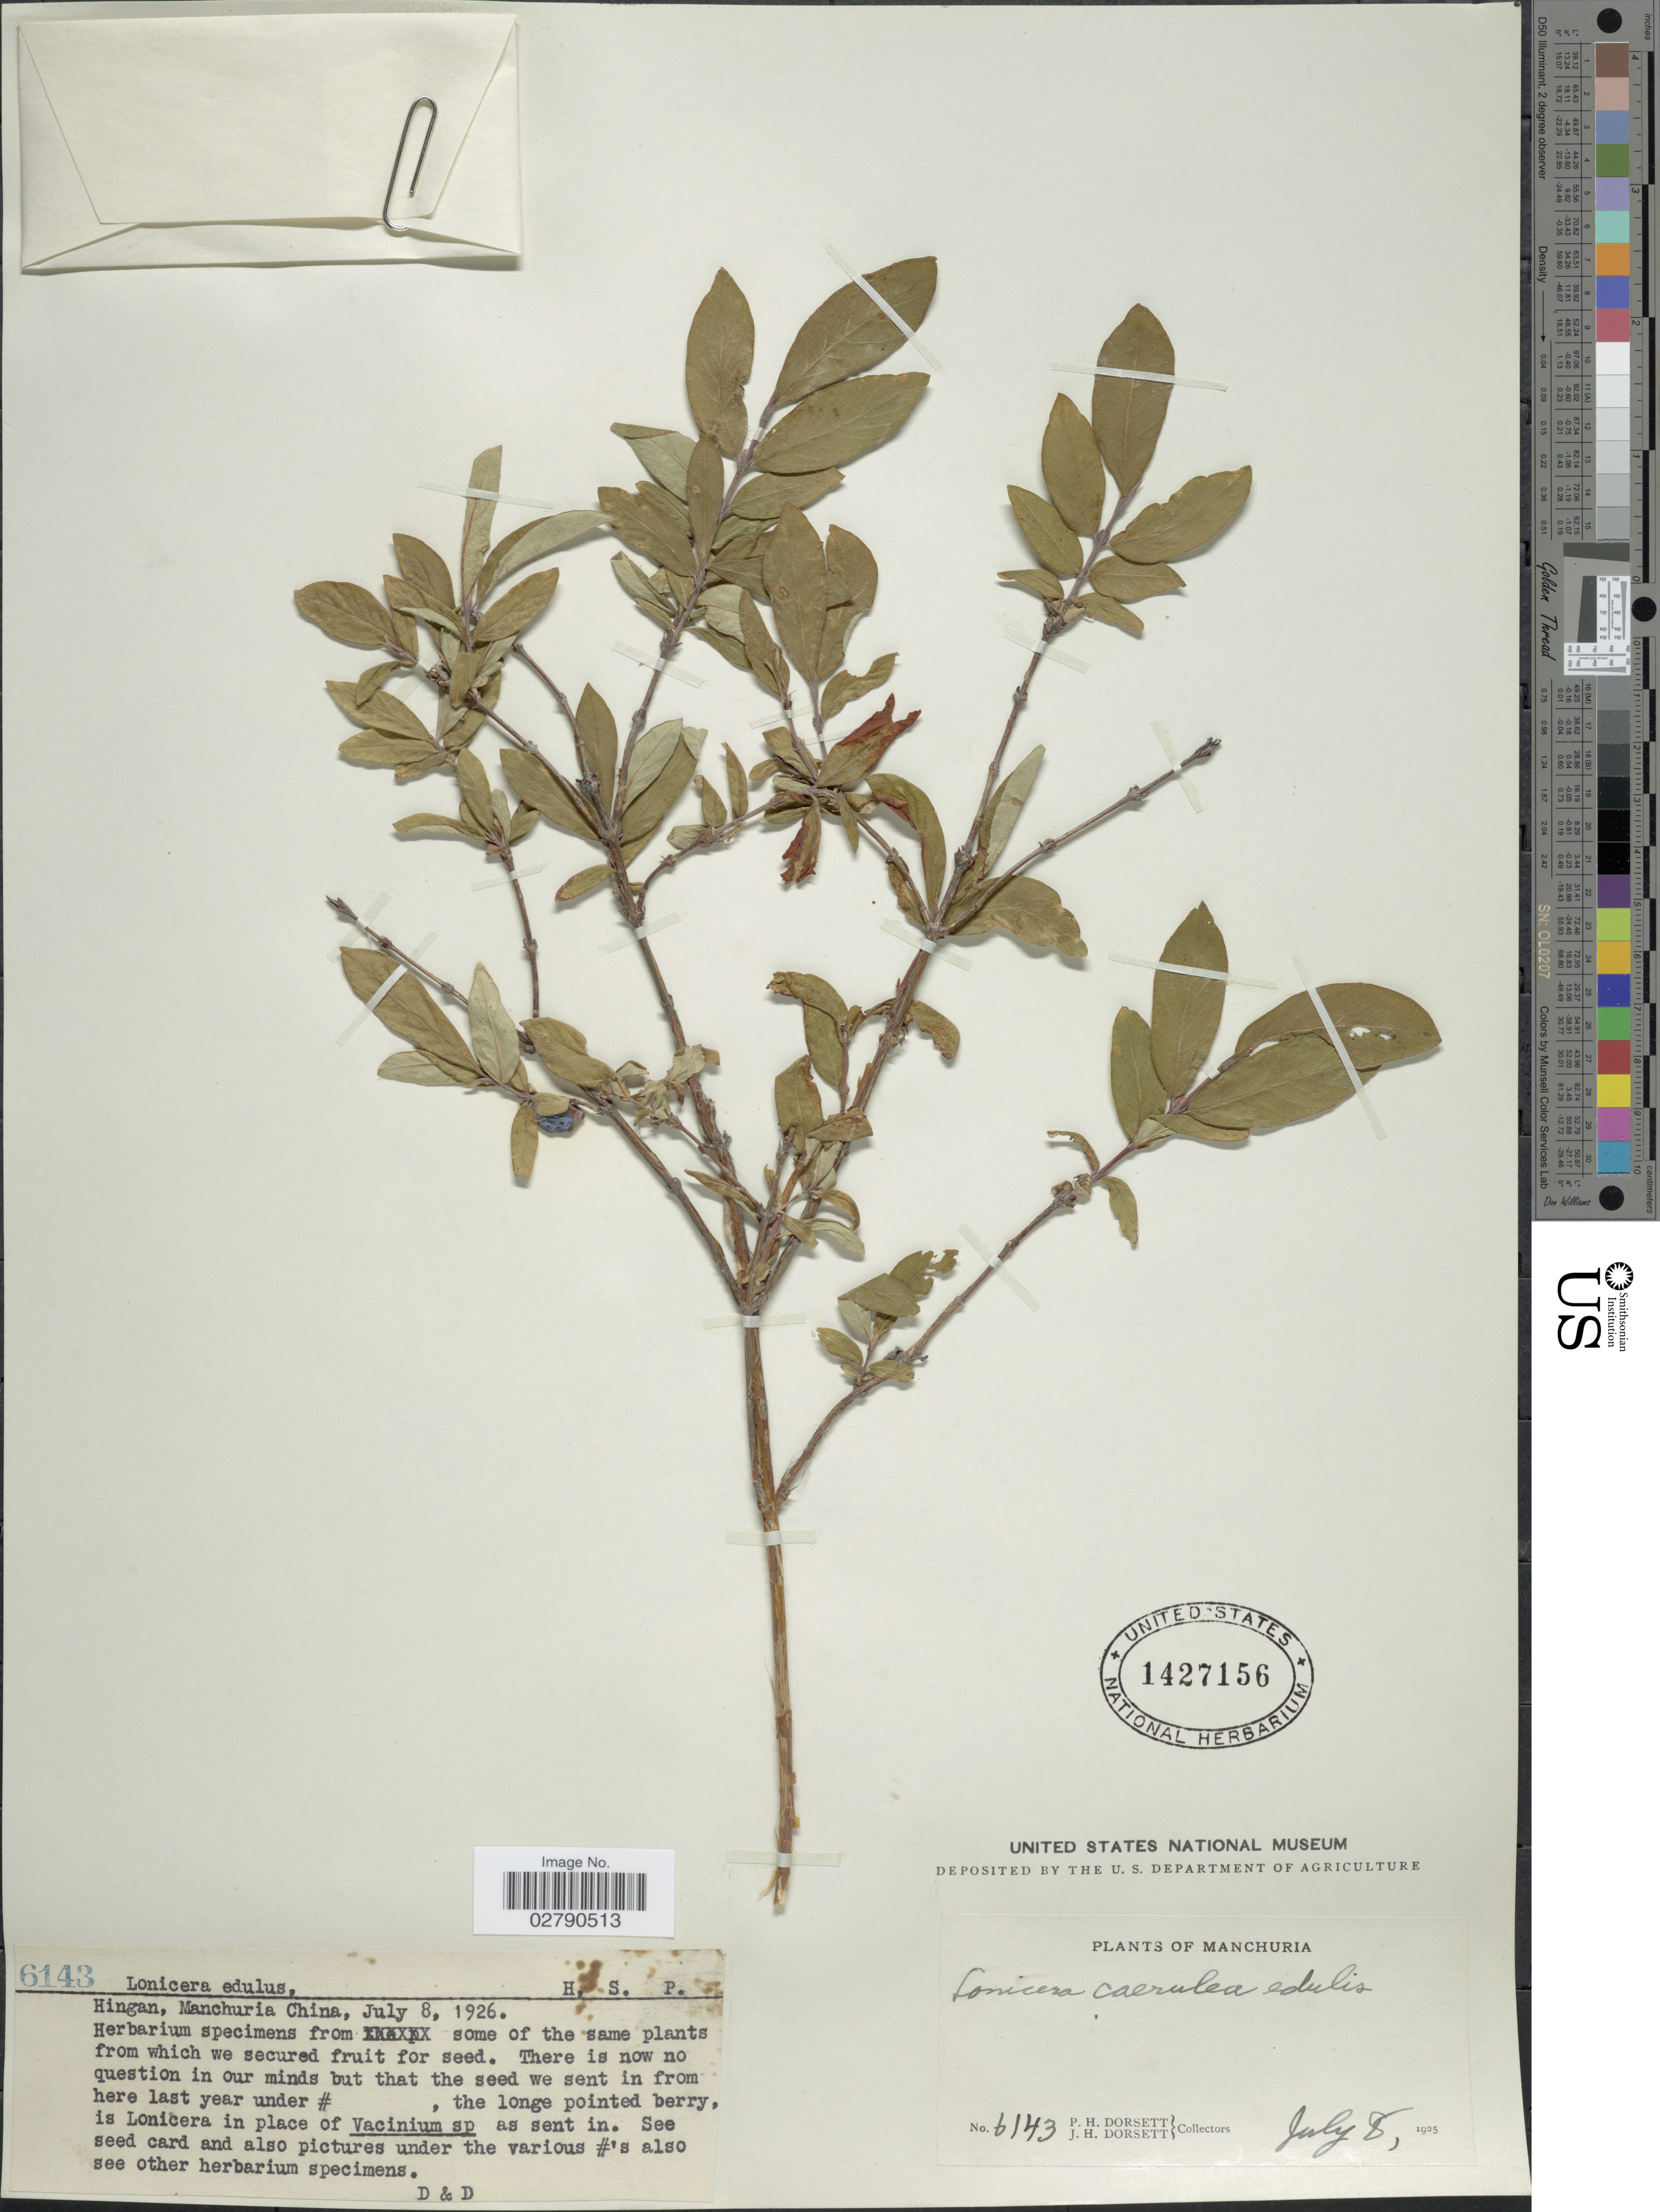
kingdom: Plantae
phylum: Tracheophyta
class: Magnoliopsida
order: Dipsacales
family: Caprifoliaceae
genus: Lonicera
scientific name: Lonicera caerulea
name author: L.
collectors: P. H. Dorsett & J. Dorsett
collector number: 6143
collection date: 1925-07-08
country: China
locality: Hingan, Manchuria.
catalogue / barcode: US 1427156